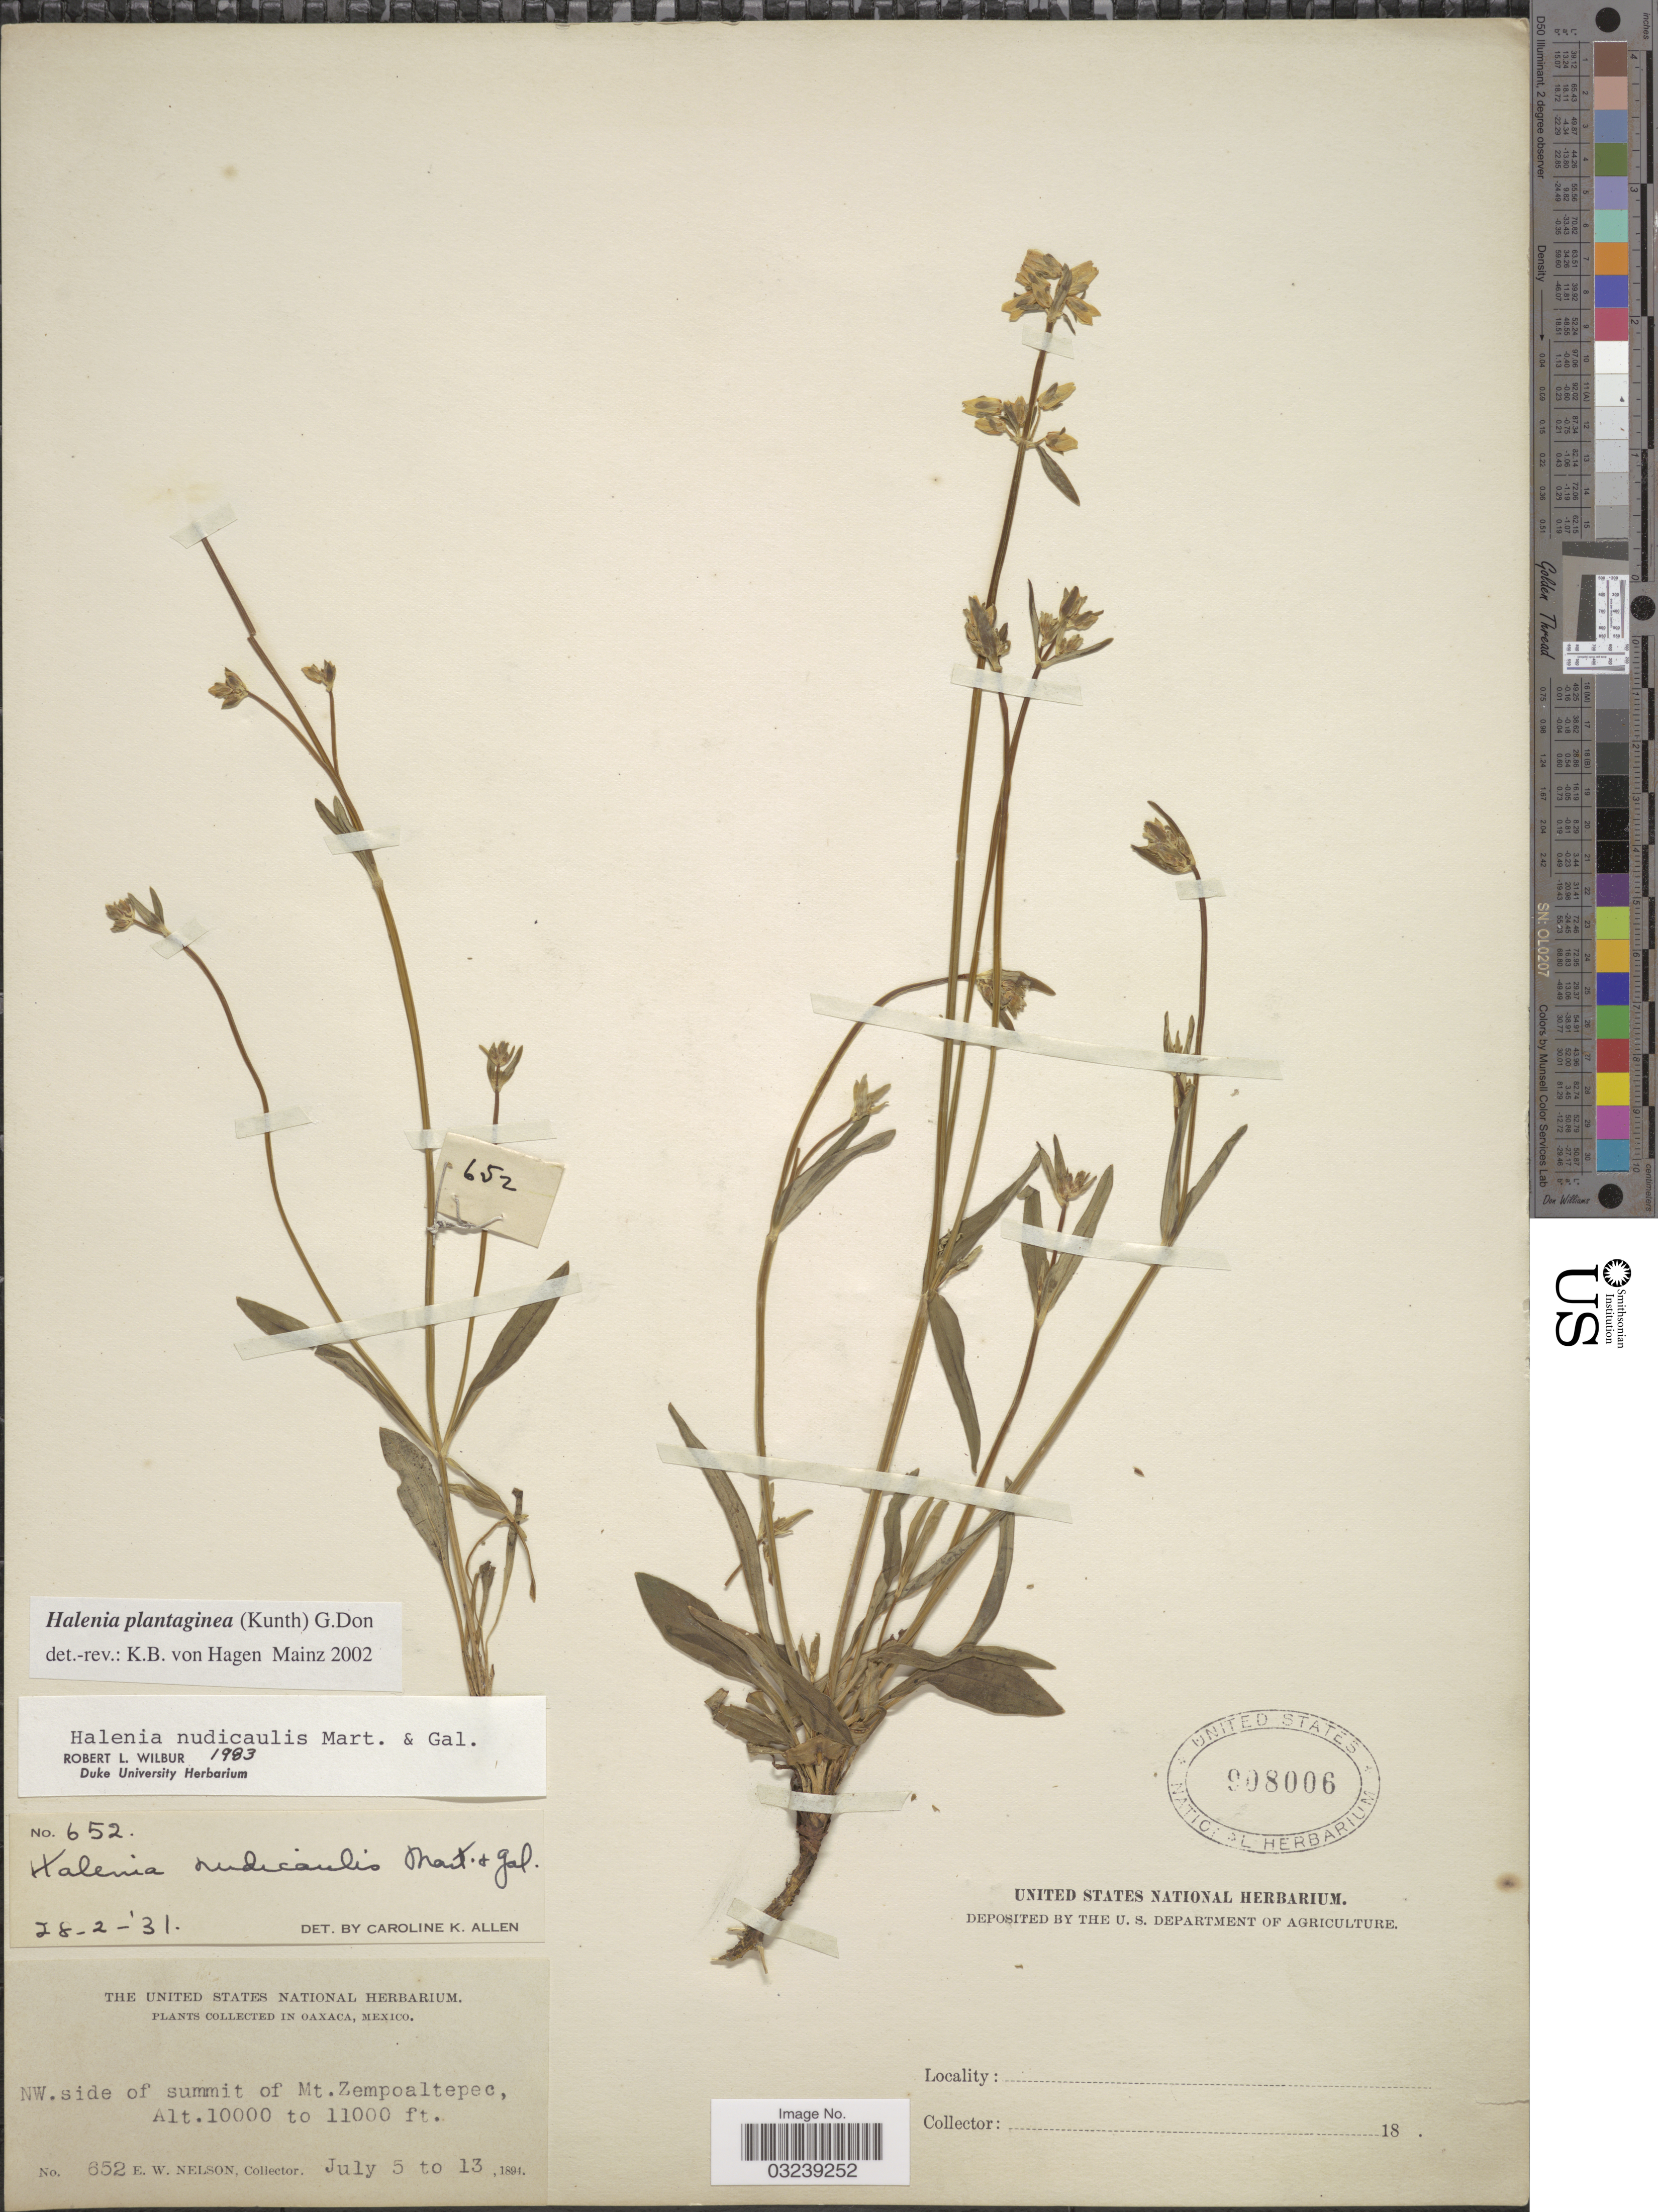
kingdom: Plantae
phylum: Tracheophyta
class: Magnoliopsida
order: Gentianales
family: Gentianaceae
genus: Halenia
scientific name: Halenia plantaginea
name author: (Kunth) G. Don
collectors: E. W. Nelson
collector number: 652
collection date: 1894-07-05/1894-07-13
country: Mexico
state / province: Oaxaca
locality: NW. side of summit of Mt. Zempoaltepec.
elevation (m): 3048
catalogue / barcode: US 908006